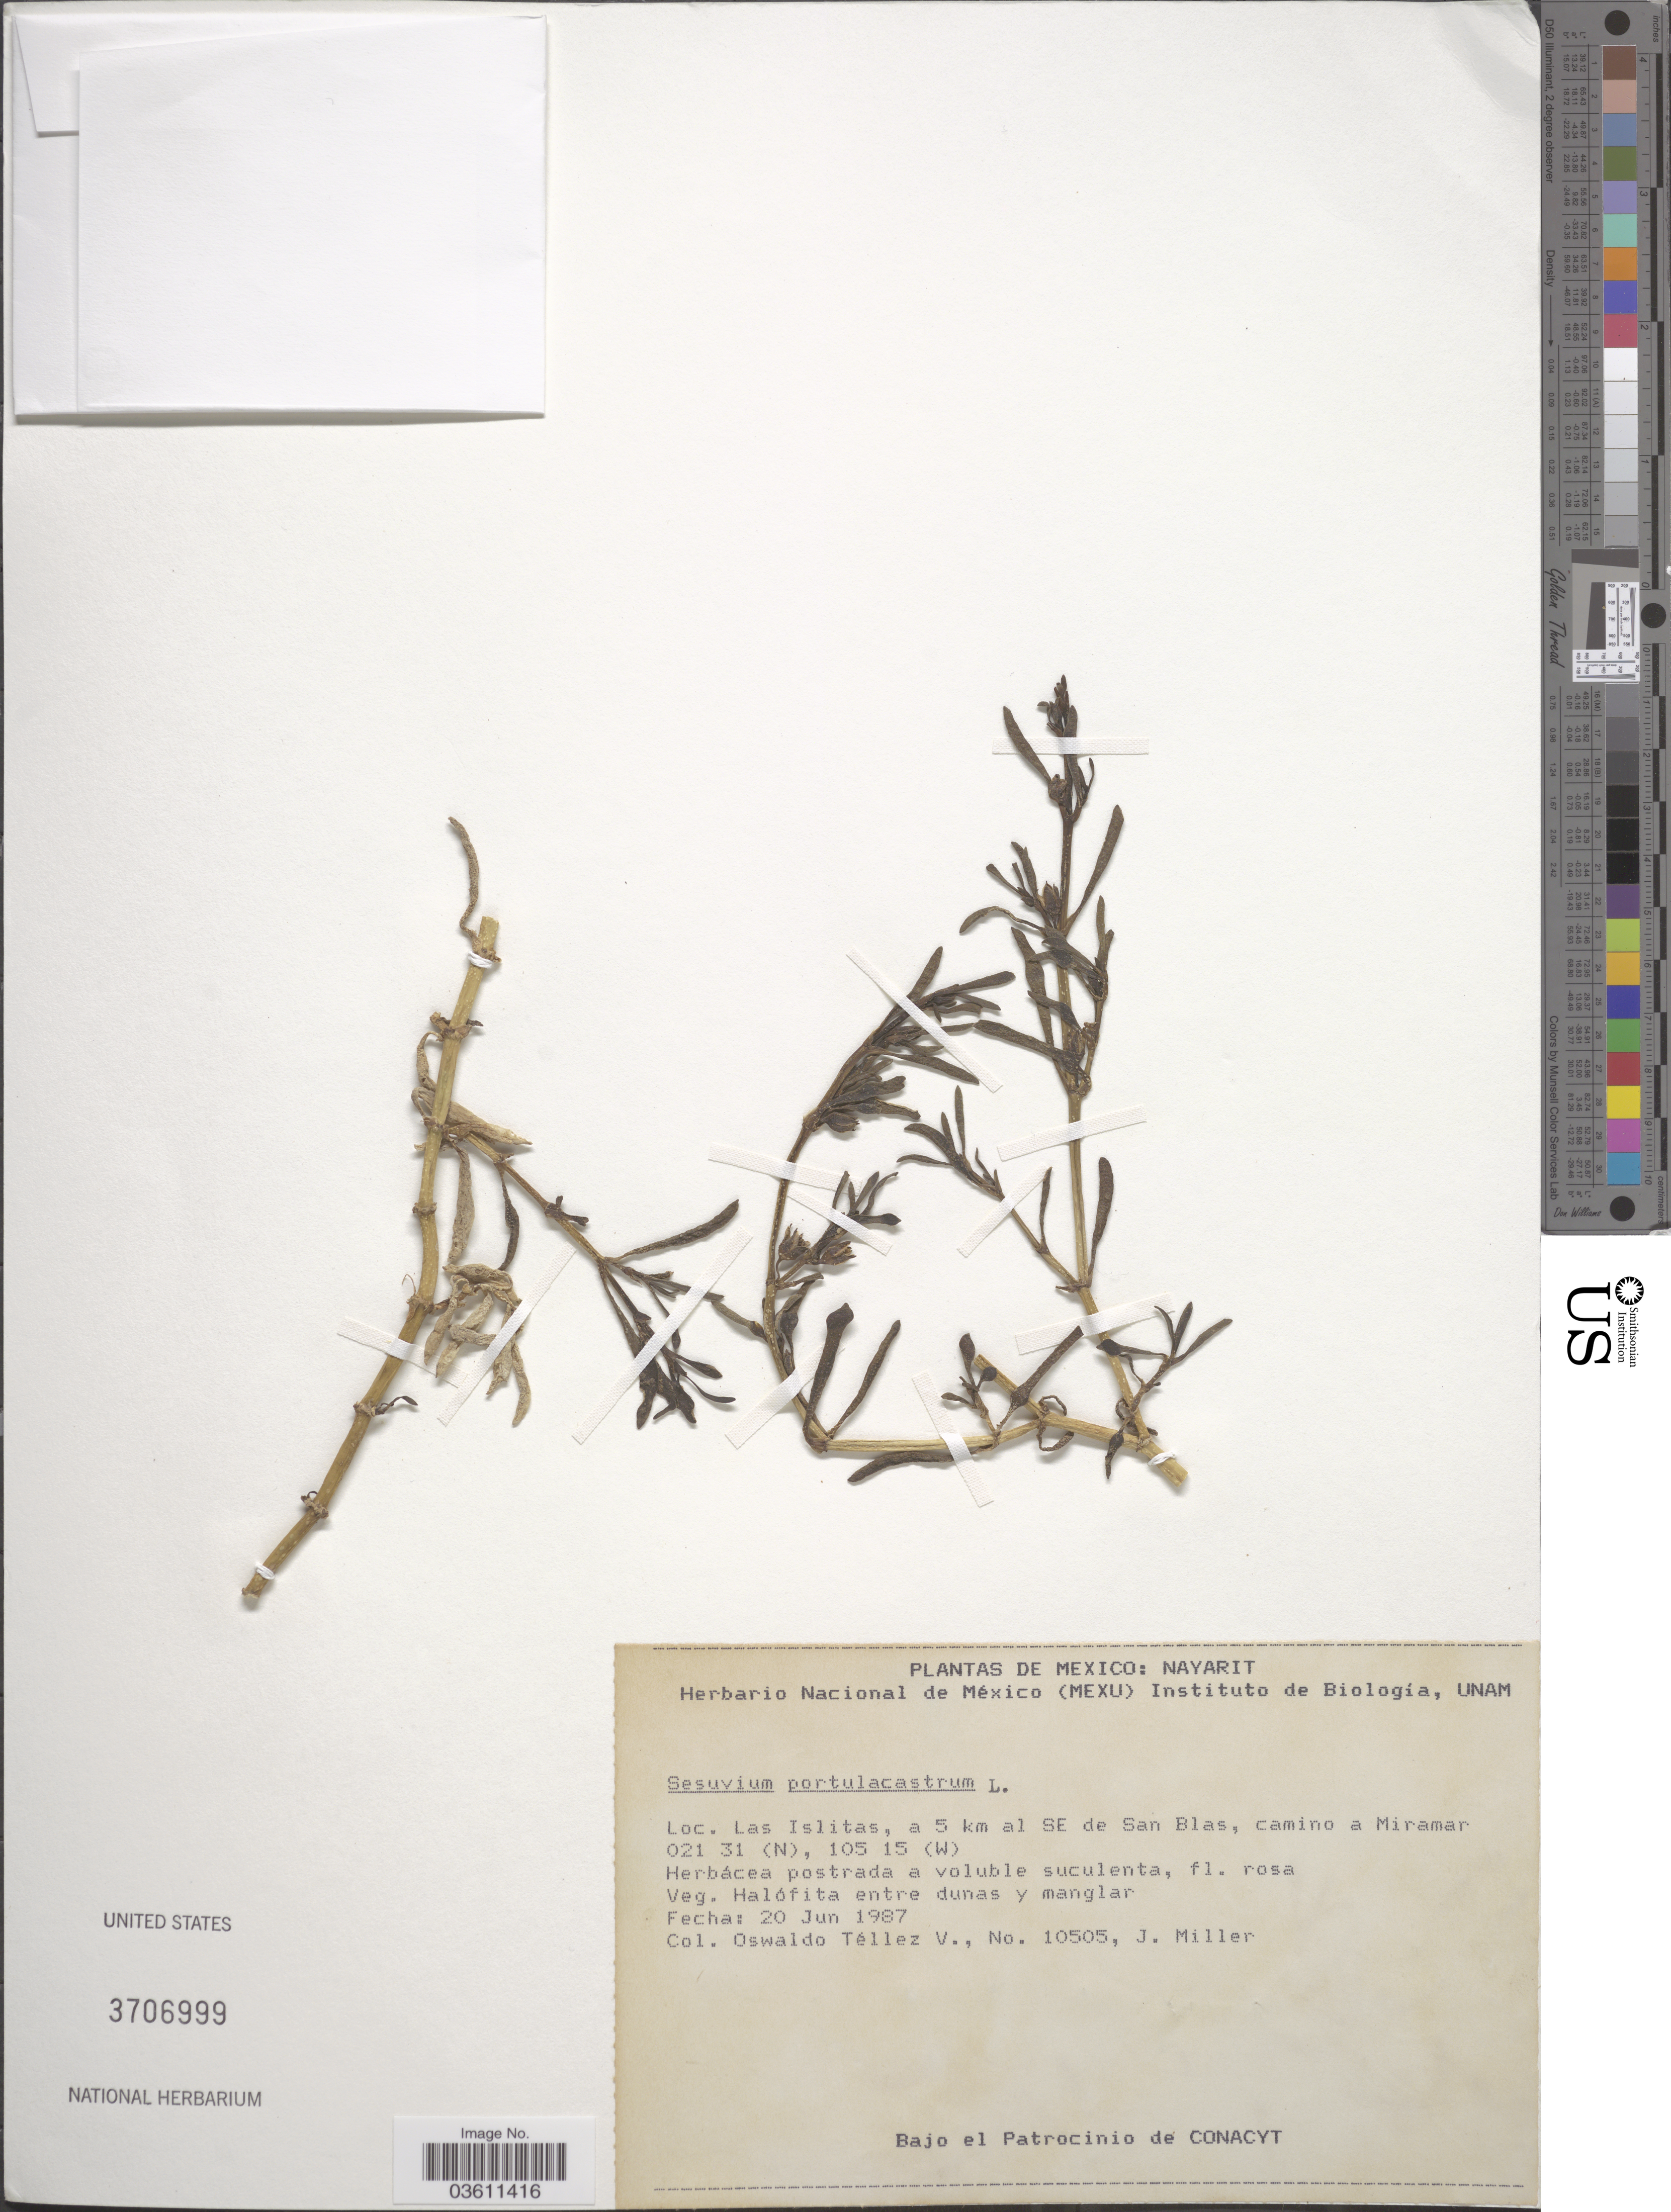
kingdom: Plantae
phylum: Tracheophyta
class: Magnoliopsida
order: Caryophyllales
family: Aizoaceae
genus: Sesuvium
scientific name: Sesuvium portulacastrum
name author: (L.) L.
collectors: O. Téllez V. & J. Miller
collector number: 10505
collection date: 1987-06-20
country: Mexico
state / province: Nayarit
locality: Las Islitas, a 5 km al SE de San Blas, camino a Miramar.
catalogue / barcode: US 3706999